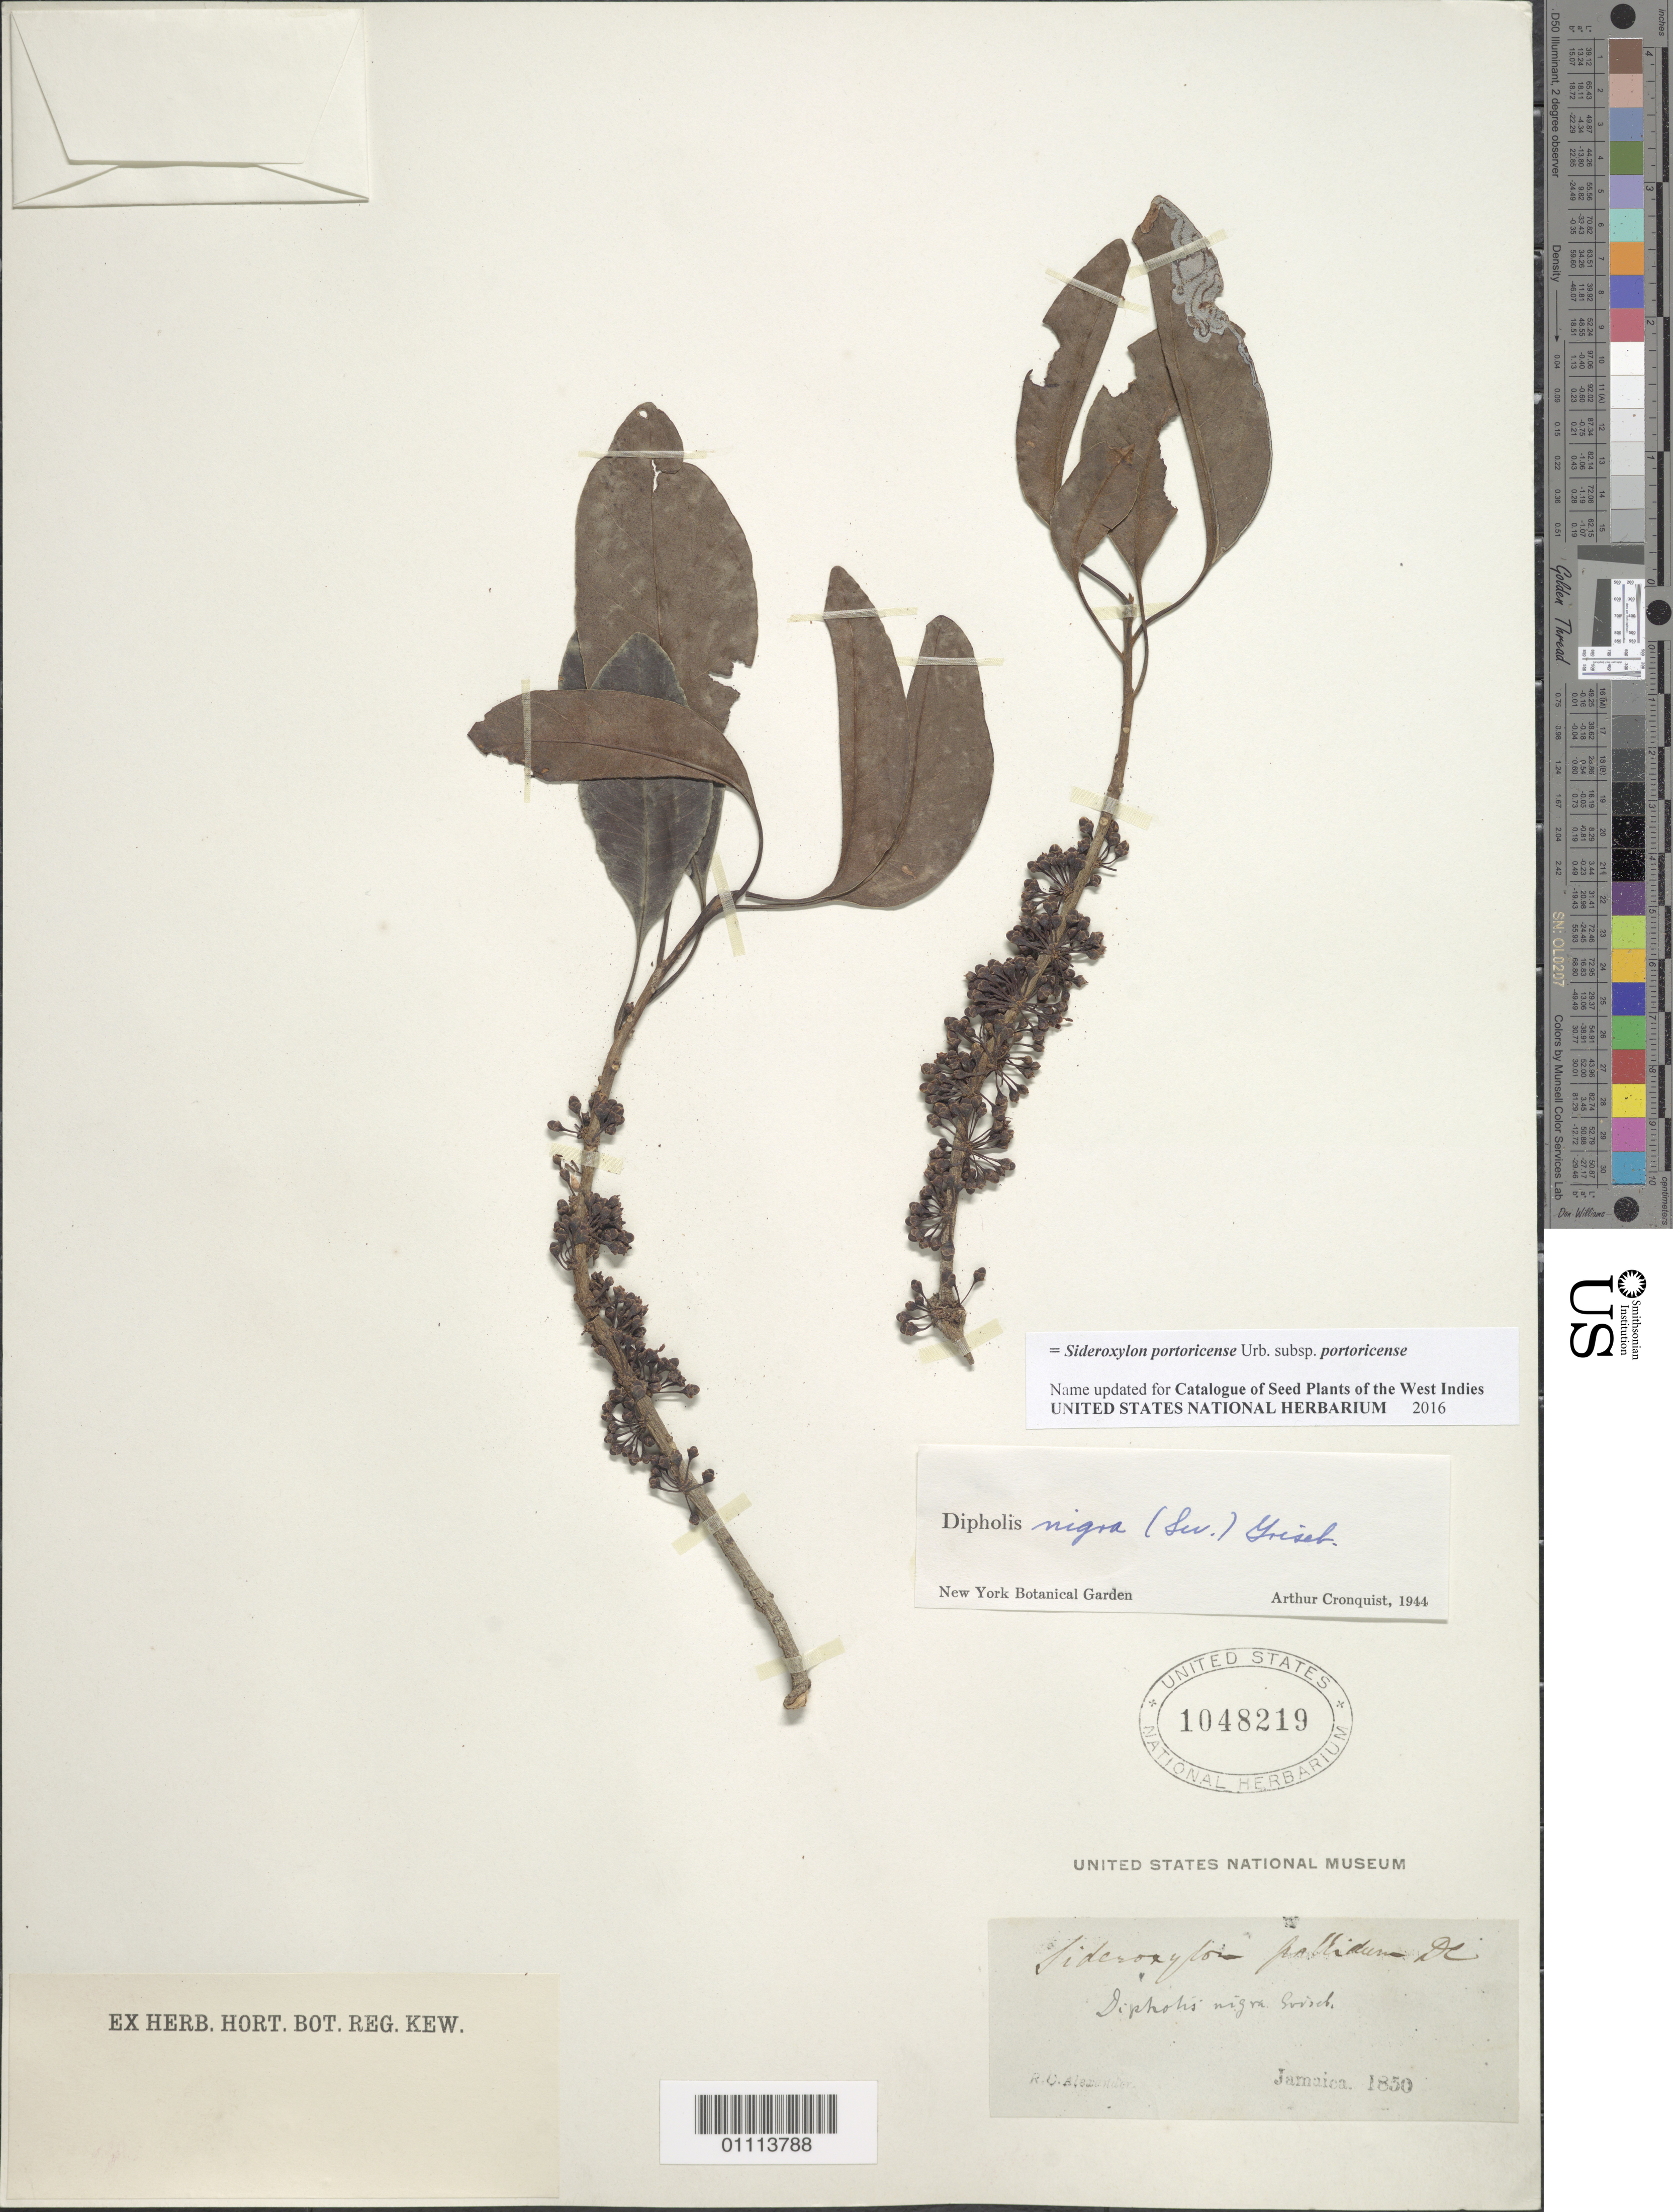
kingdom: Plantae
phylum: Tracheophyta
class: Magnoliopsida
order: Ericales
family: Sapotaceae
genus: Dipholis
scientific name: Dipholis nigra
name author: (Sw.) Griseb.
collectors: R. C. Alexander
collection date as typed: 1850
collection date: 1850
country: Jamaica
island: Jamaica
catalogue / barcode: US 1048219